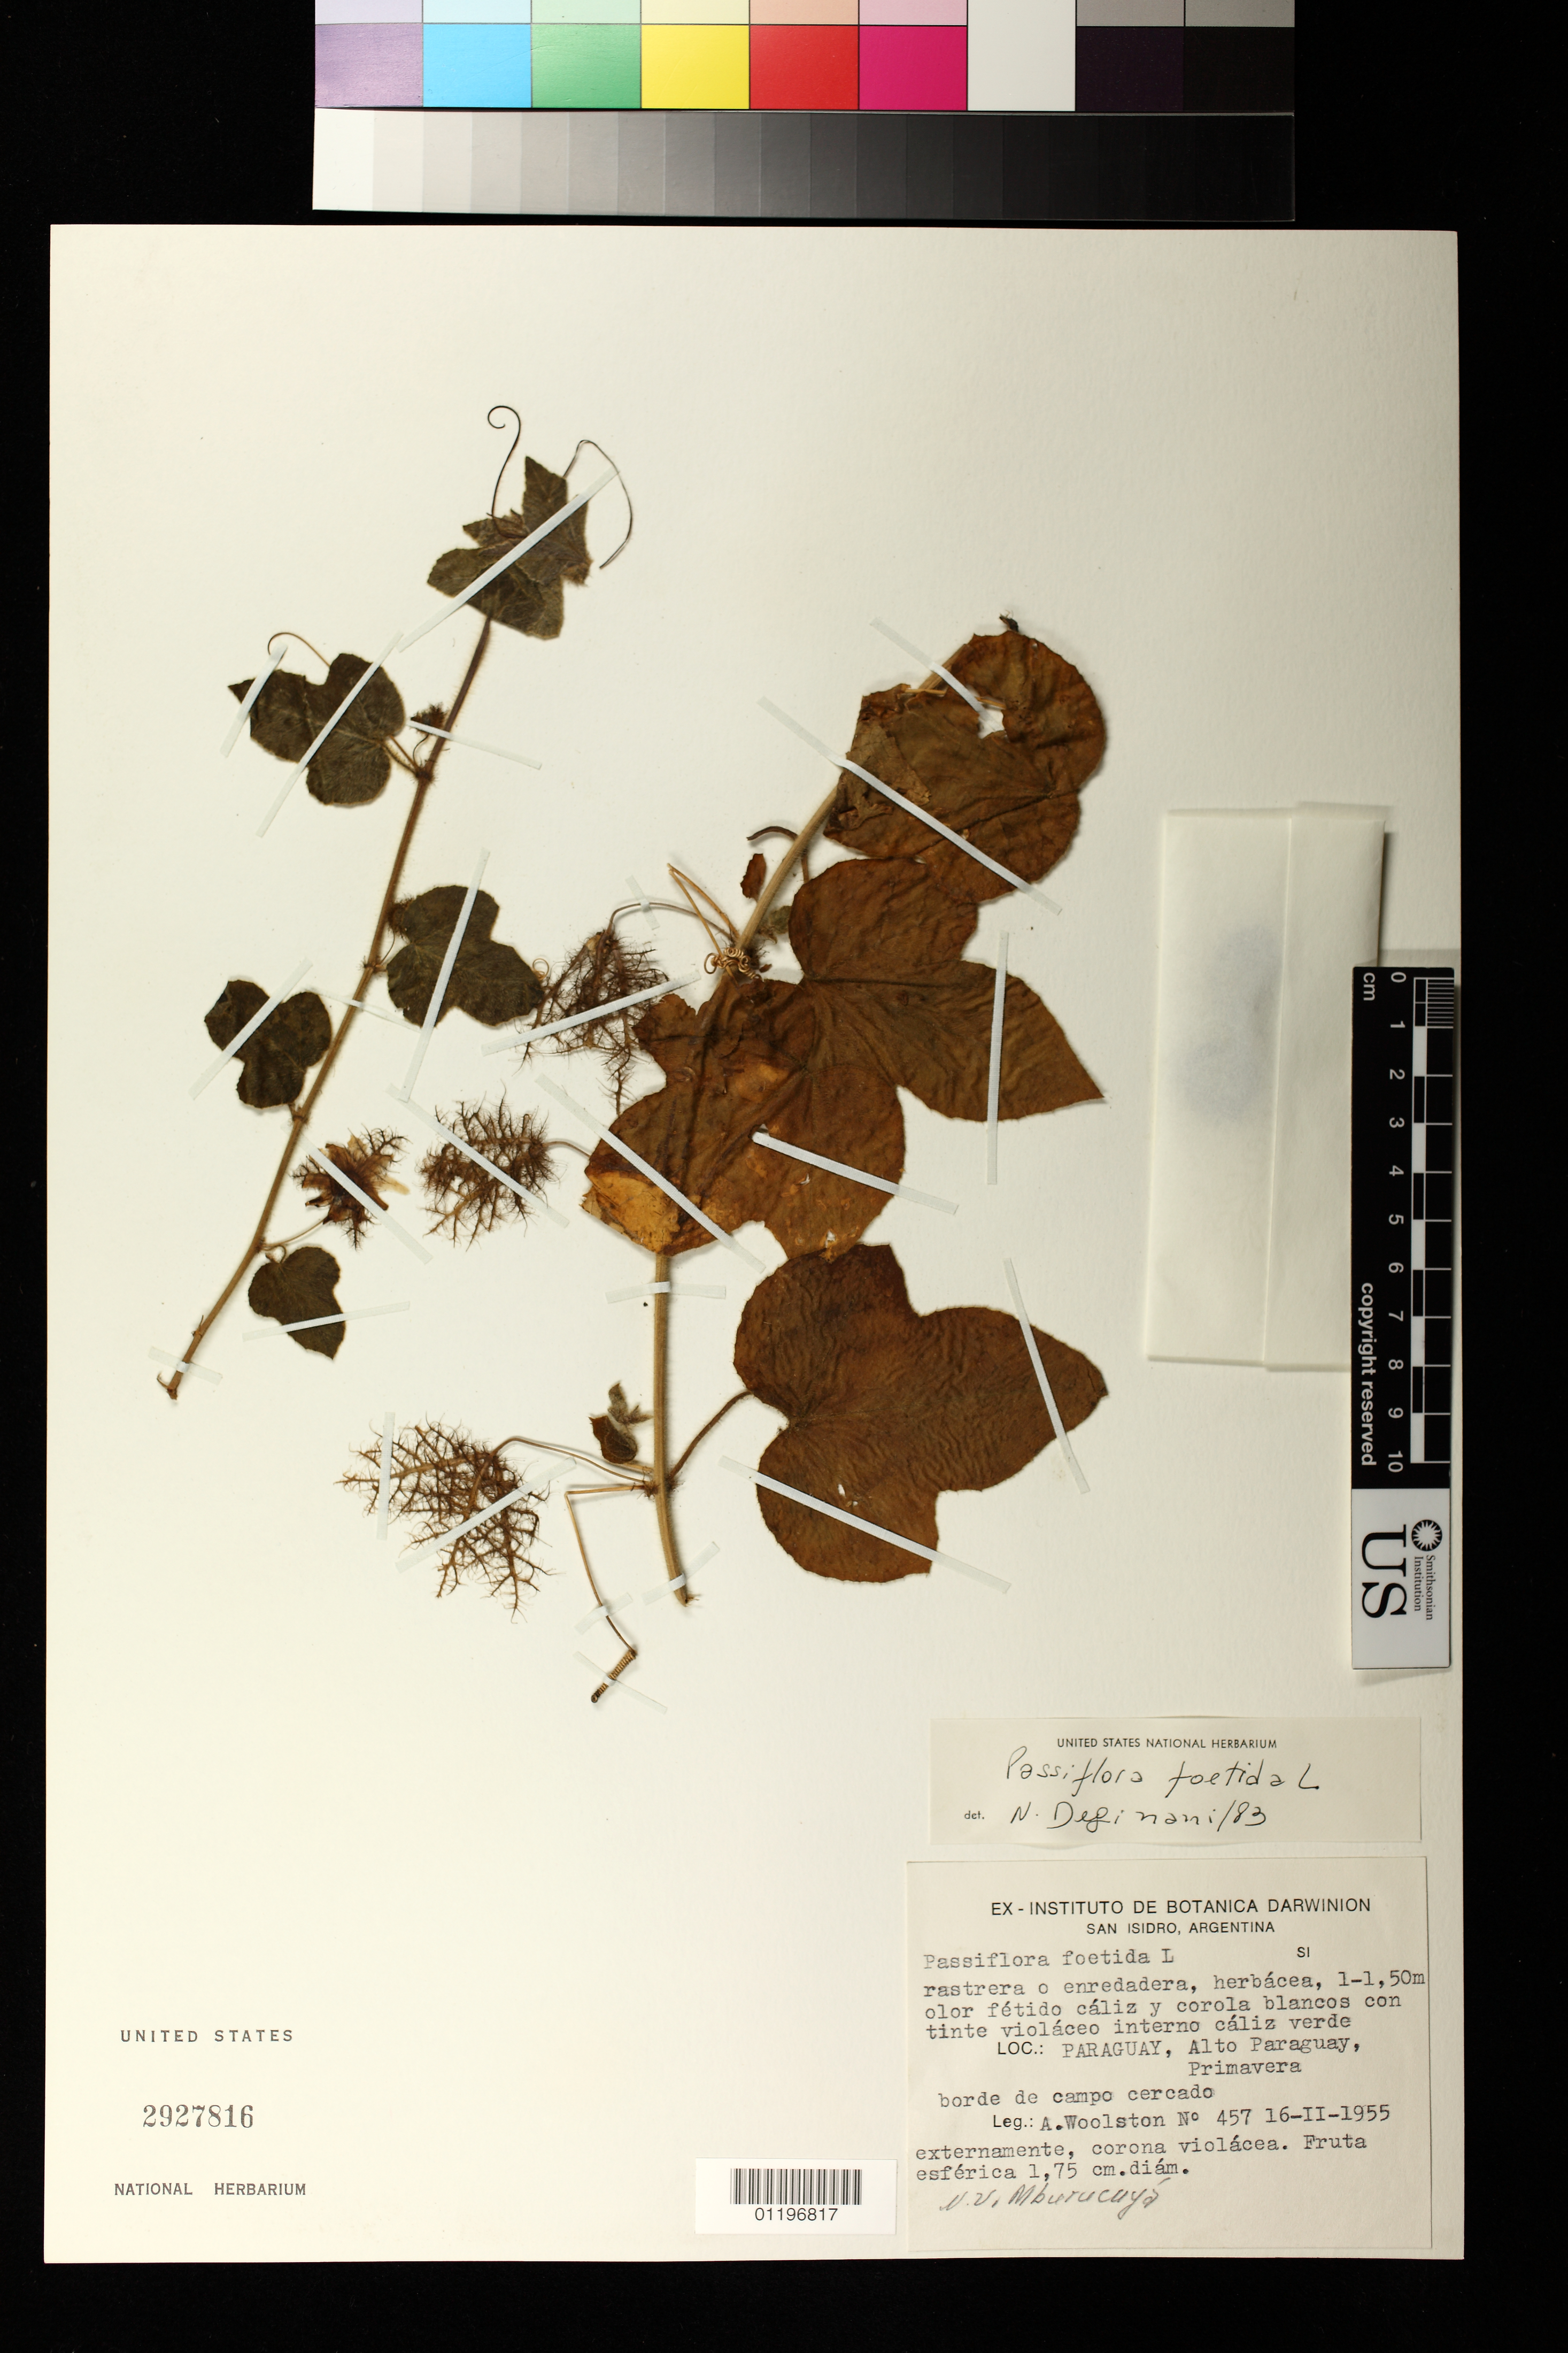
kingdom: Plantae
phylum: Tracheophyta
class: Magnoliopsida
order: Malpighiales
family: Passifloraceae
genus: Passiflora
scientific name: Passiflora foetida var. gossypiifolia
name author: (Desv.) Mast.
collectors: A. L. Woolston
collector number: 457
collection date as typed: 16 Feb 1955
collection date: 1955-02-16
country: Paraguay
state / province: Alto Paraguay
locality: Alto Paraguay, Primavera, borde de campo cercado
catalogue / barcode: US 2927816